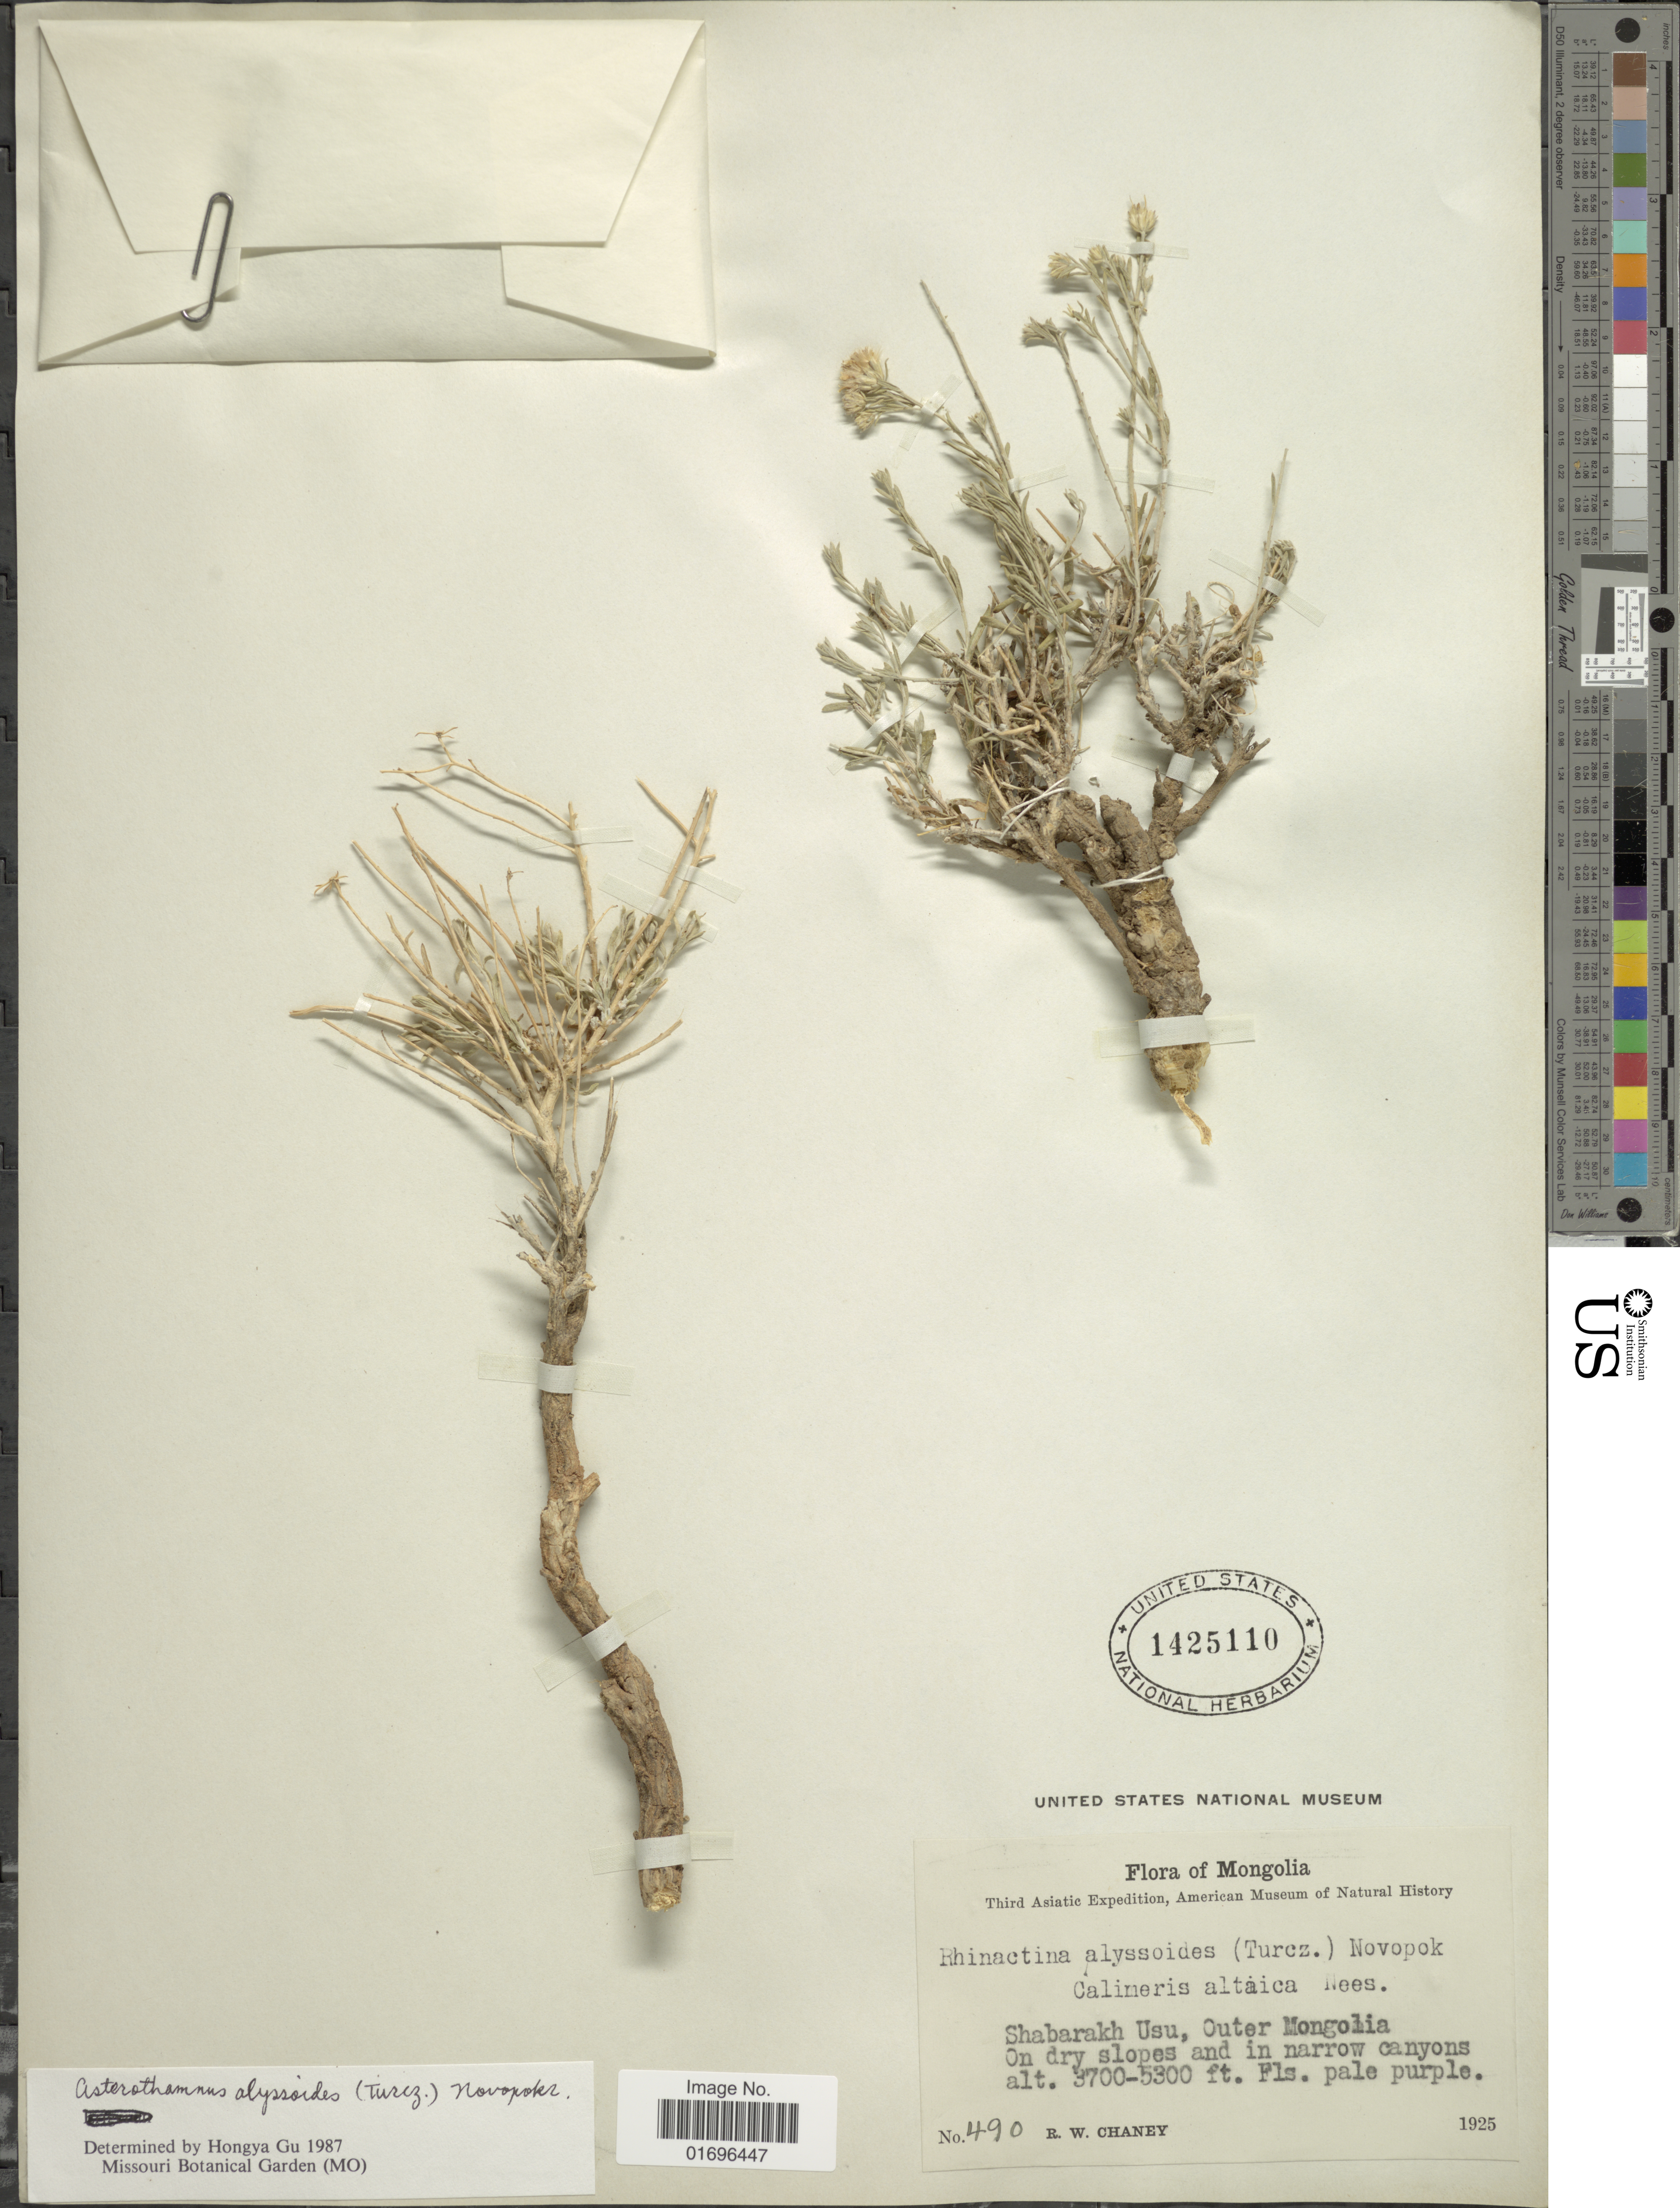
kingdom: Plantae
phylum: Tracheophyta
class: Magnoliopsida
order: Asterales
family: Asteraceae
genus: Aster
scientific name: Aster alyssoides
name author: Turcz.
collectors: R. Chaney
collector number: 490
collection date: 1925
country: Mongolia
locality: Mongolia. Shabarakh Usu, Outer Mongolia. On dry slopes and in narrow canyons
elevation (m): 1128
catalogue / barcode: US 1425110